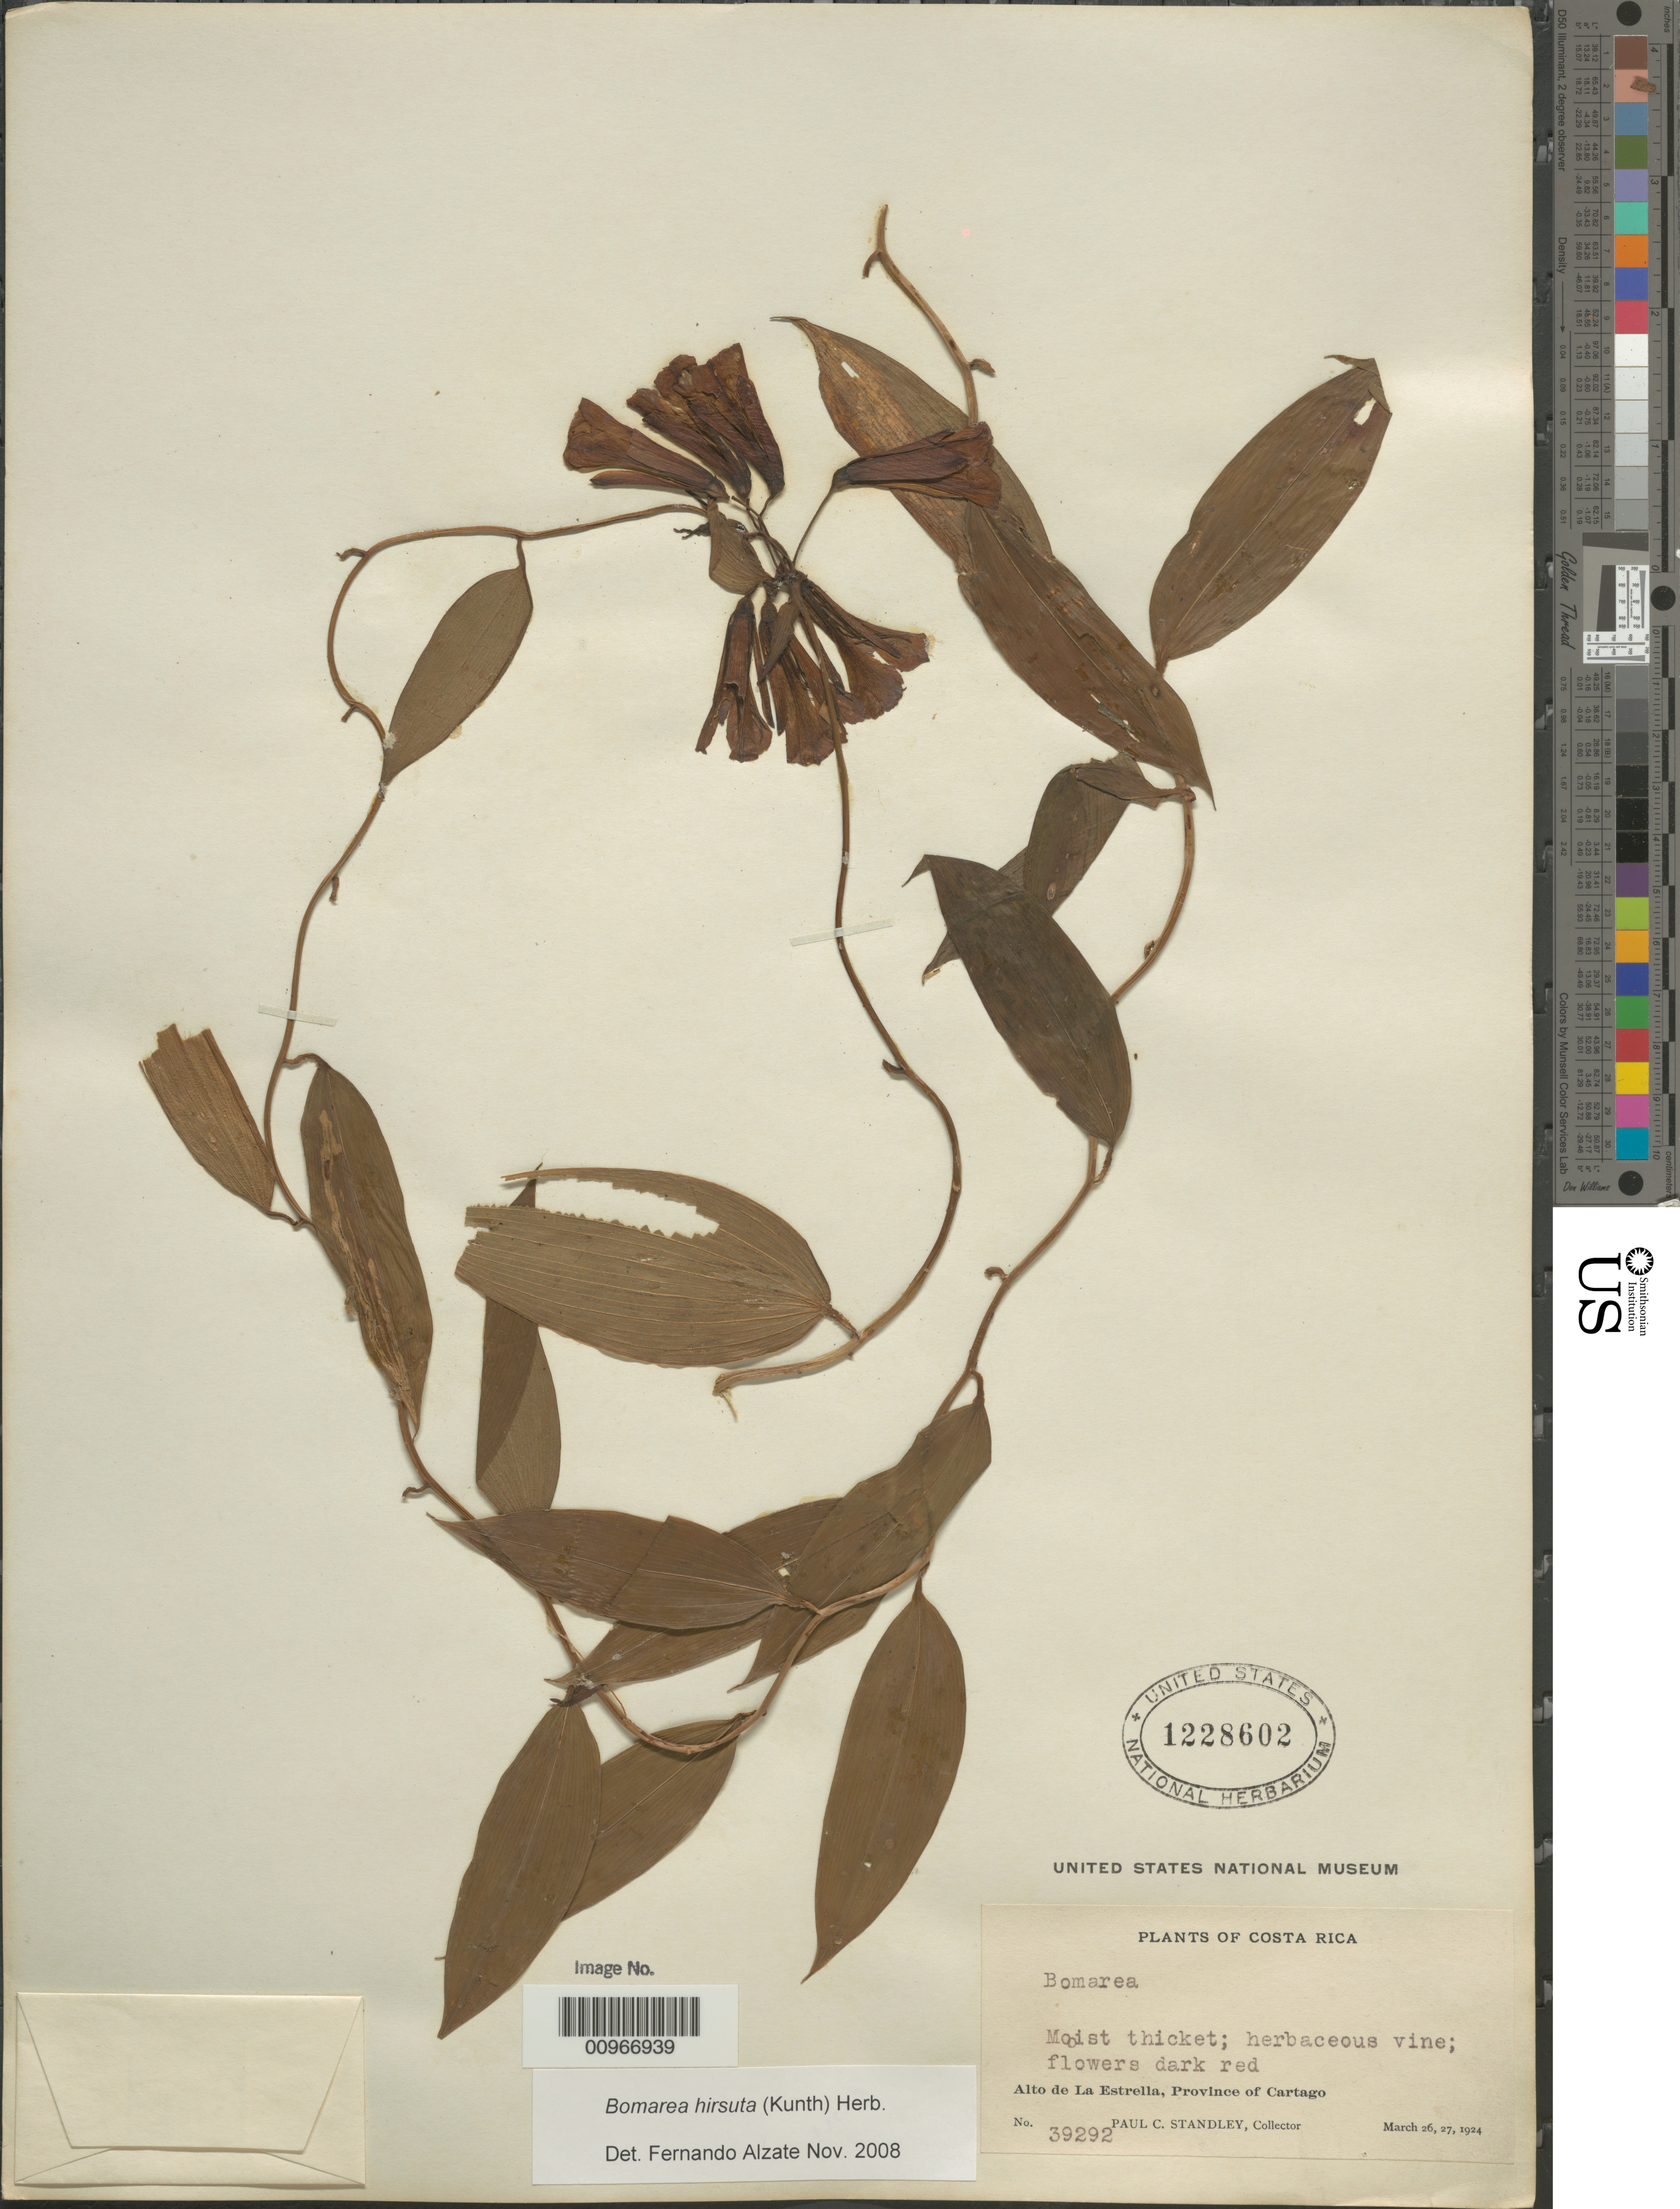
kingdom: Plantae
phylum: Tracheophyta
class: Liliopsida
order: Liliales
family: Alstroemeriaceae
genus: Bomarea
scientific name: Bomarea hirsuta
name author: (Kunth) Herb.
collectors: P. C. Standley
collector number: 39292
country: Costa Rica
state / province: Cartago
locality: Alto de La Estrella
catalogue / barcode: US 1228602